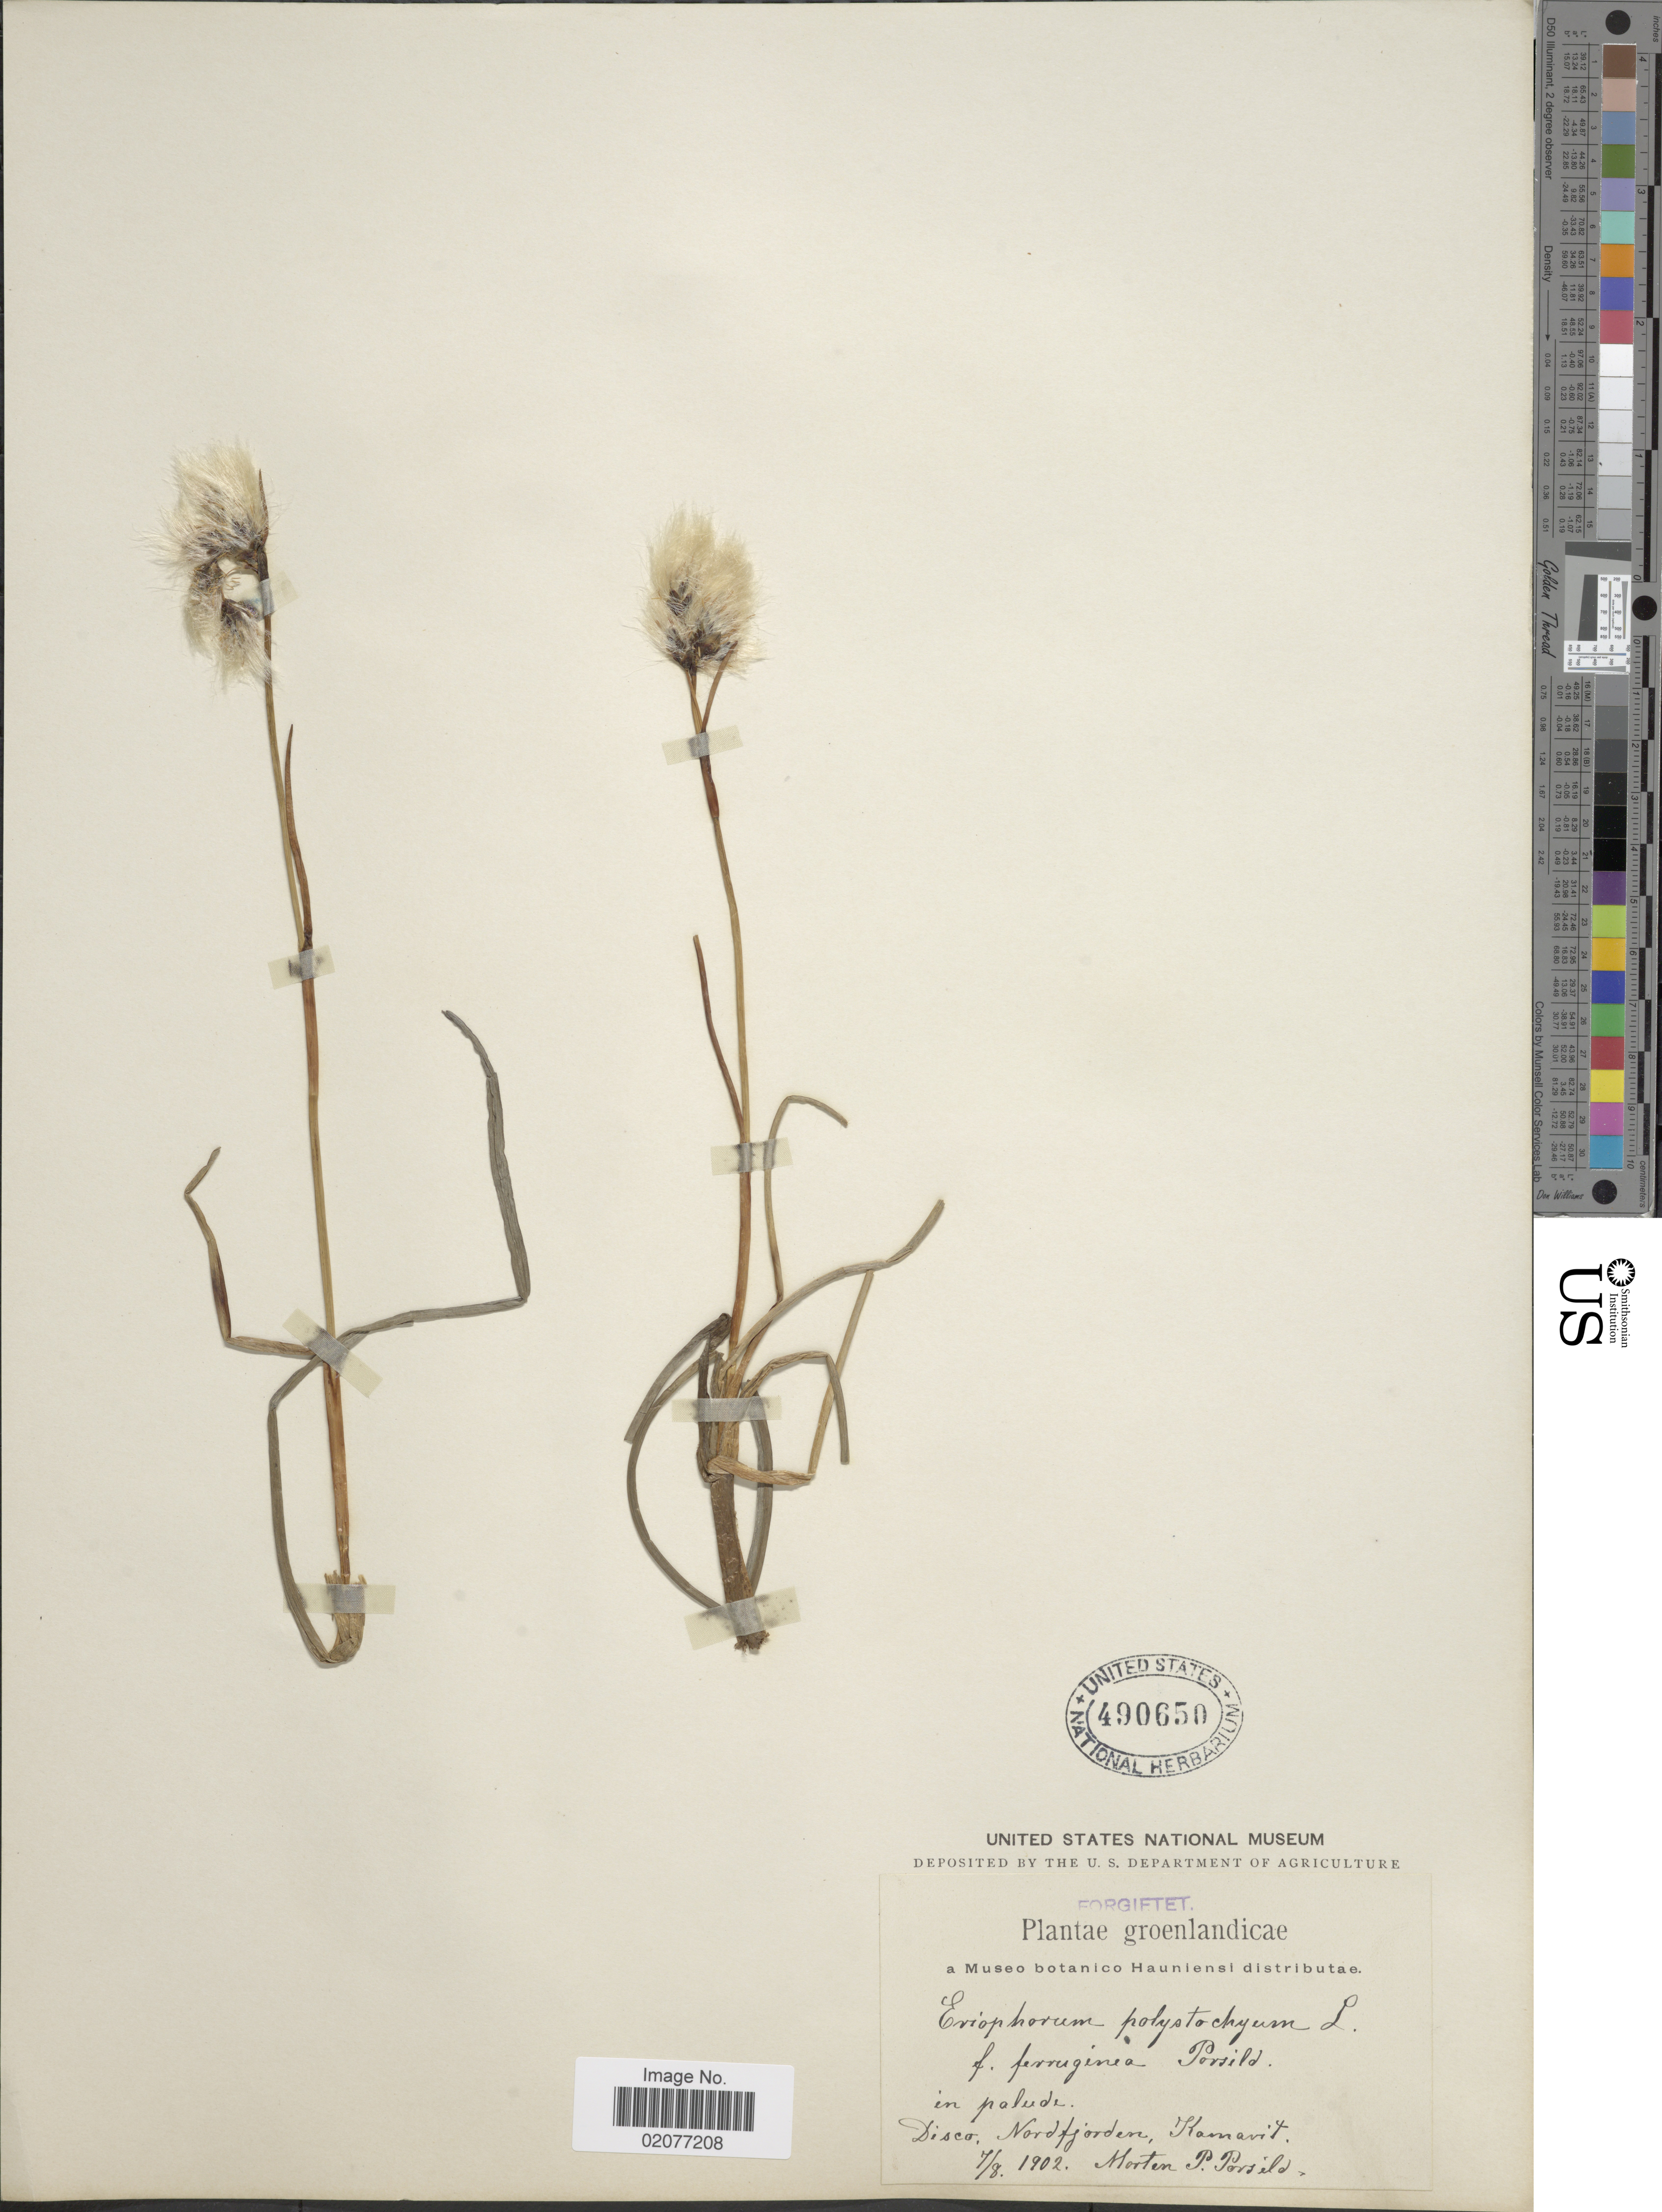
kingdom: Plantae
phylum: Tracheophyta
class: Liliopsida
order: Poales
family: Cyperaceae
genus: Eriophorum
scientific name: Eriophorum angustifolium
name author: Honck.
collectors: M. P. Porsild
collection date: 1902-08-07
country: Greenland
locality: Disco, Nordfjorden, Kamavit.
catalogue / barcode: US 490650